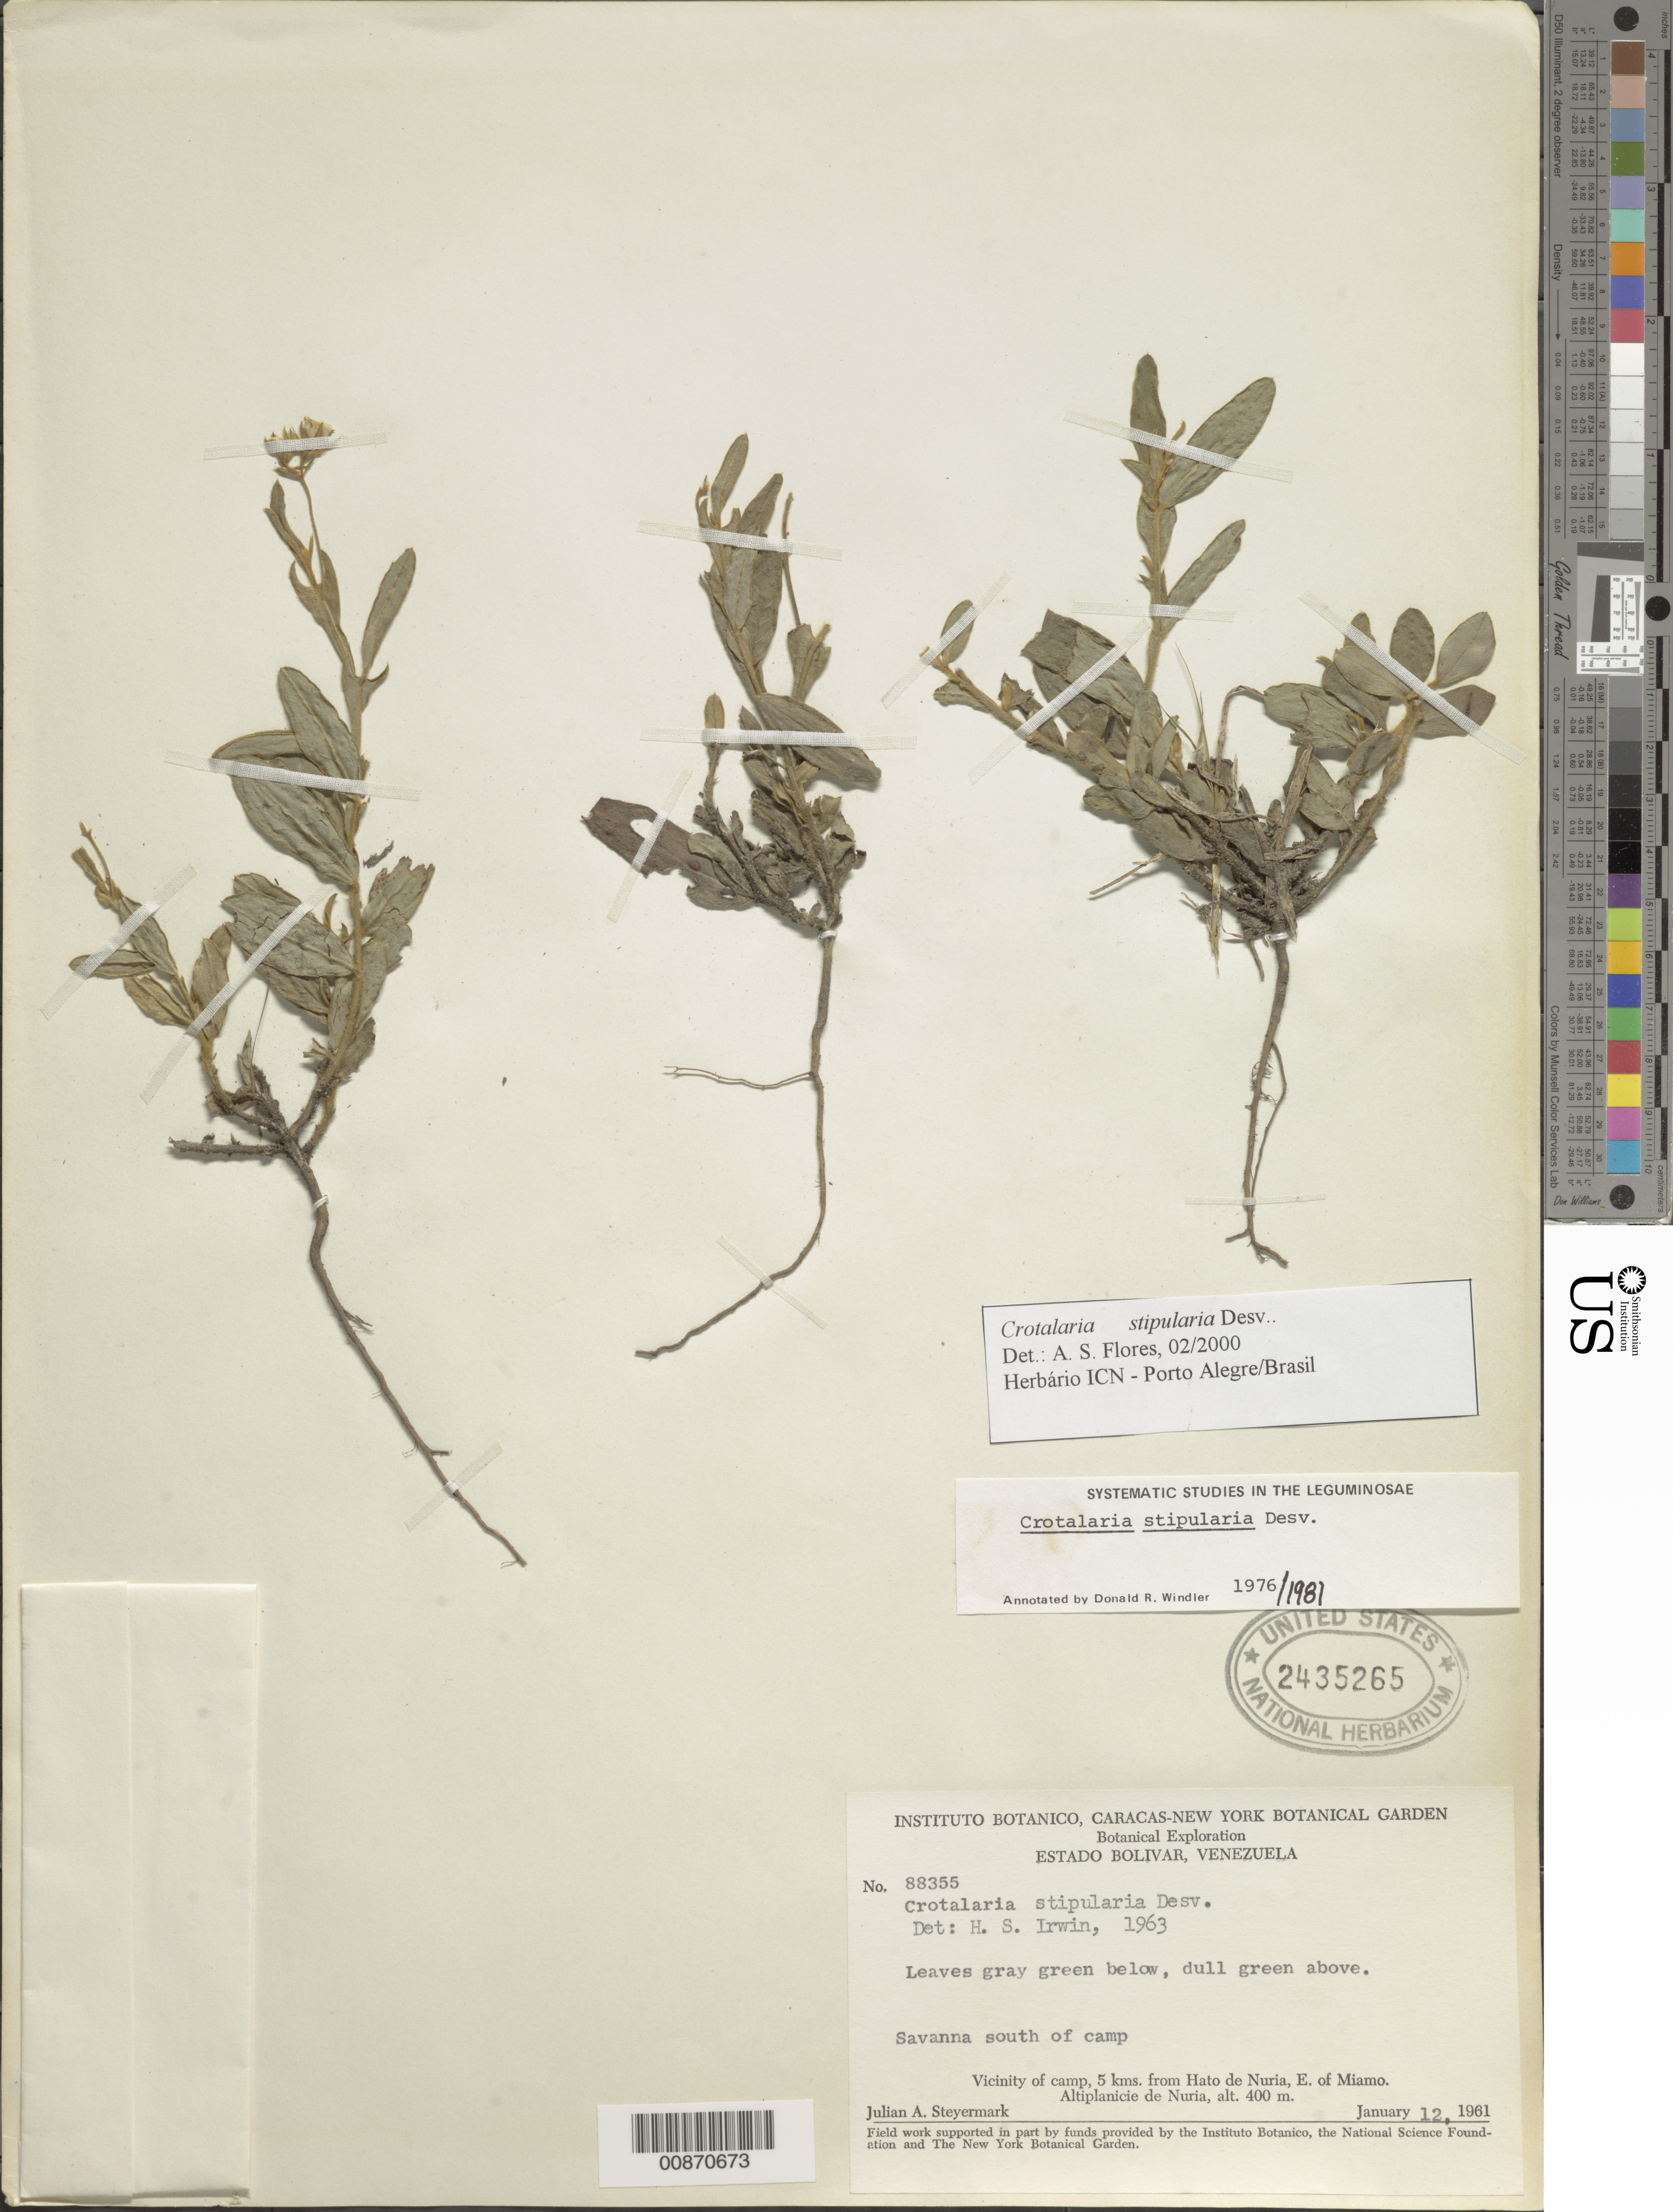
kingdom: Plantae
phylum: Tracheophyta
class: Magnoliopsida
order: Fabales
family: Fabaceae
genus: Crotalaria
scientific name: Crotalaria stipularia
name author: Desv.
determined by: Flores, A. S., (ICN), Universidade Federal do Rio Grande do Sul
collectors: J. Steyermark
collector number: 88355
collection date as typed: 12-Jan-61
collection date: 1961-01-12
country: Venezuela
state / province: Bolívar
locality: Hato de Nuria, 5 km from; E of Miamo, Altiplanicie de Nuria, south of camp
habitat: Savanna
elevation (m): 400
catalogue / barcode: US 2435265